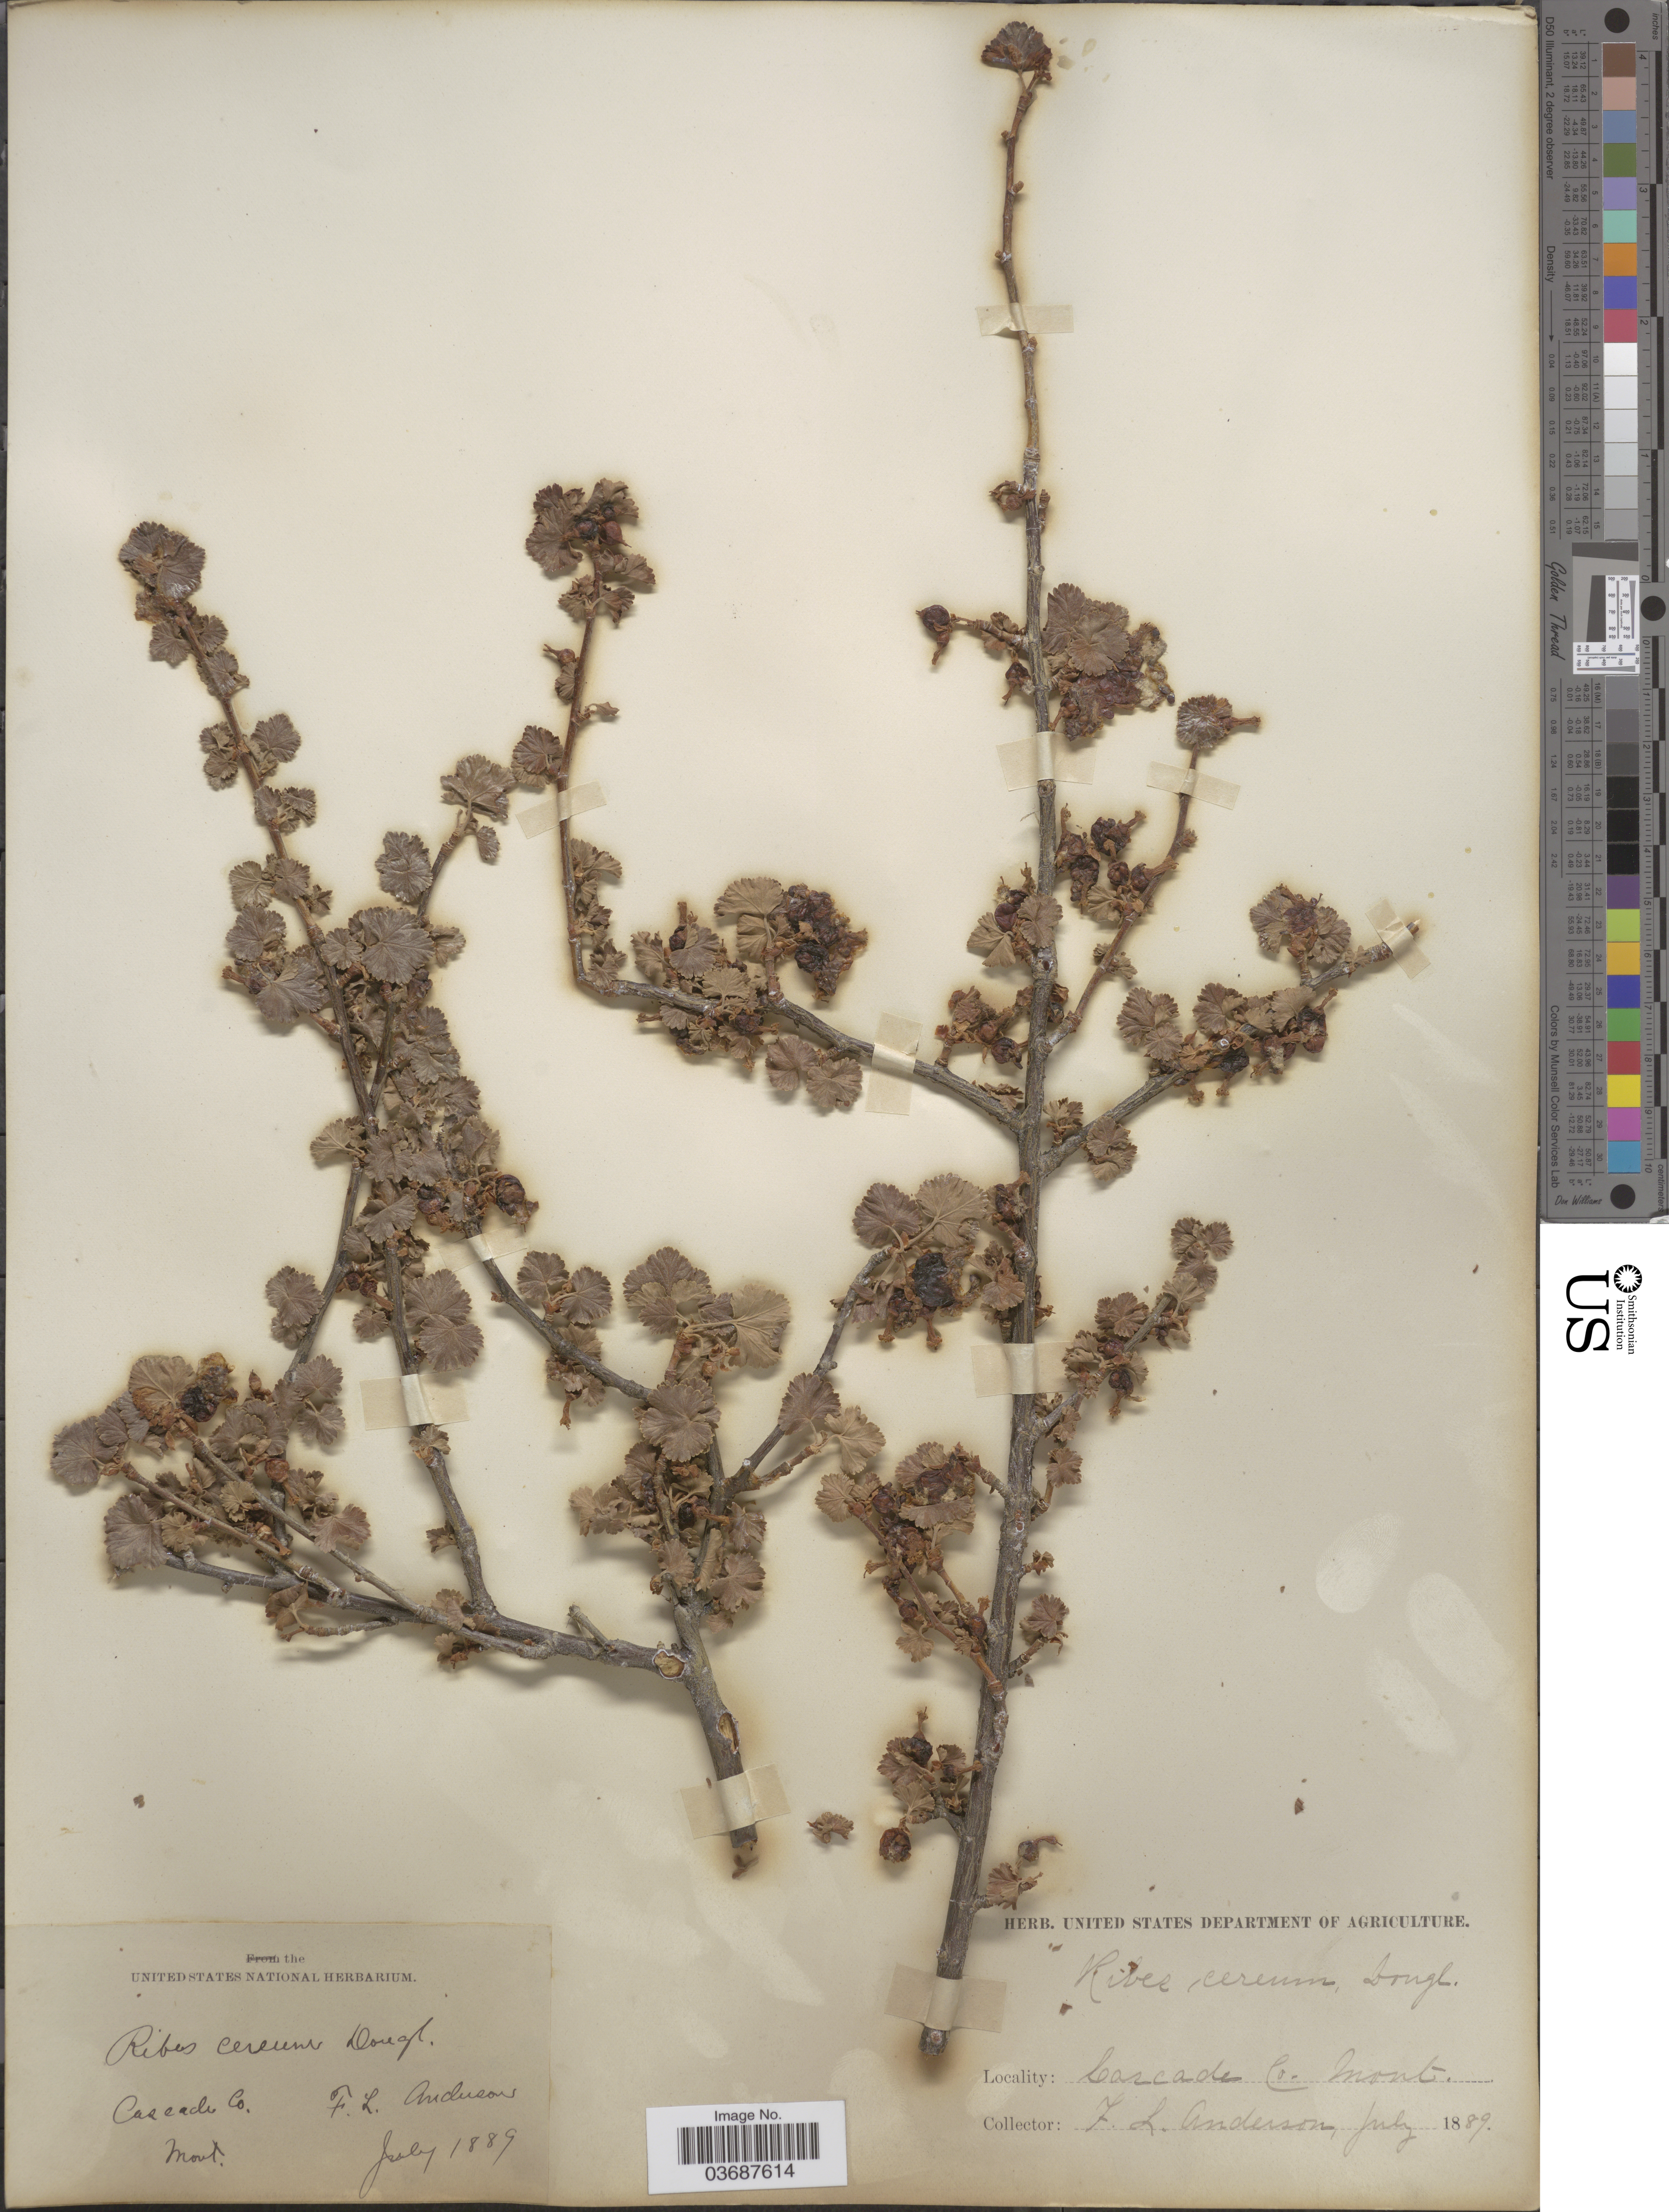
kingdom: Plantae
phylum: Tracheophyta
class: Magnoliopsida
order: Saxifragales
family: Grossulariaceae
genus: Ribes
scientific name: Ribes inebrians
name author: Lindl.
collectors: F. Anderson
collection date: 1889-07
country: United States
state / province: Montana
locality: Cascade Co.